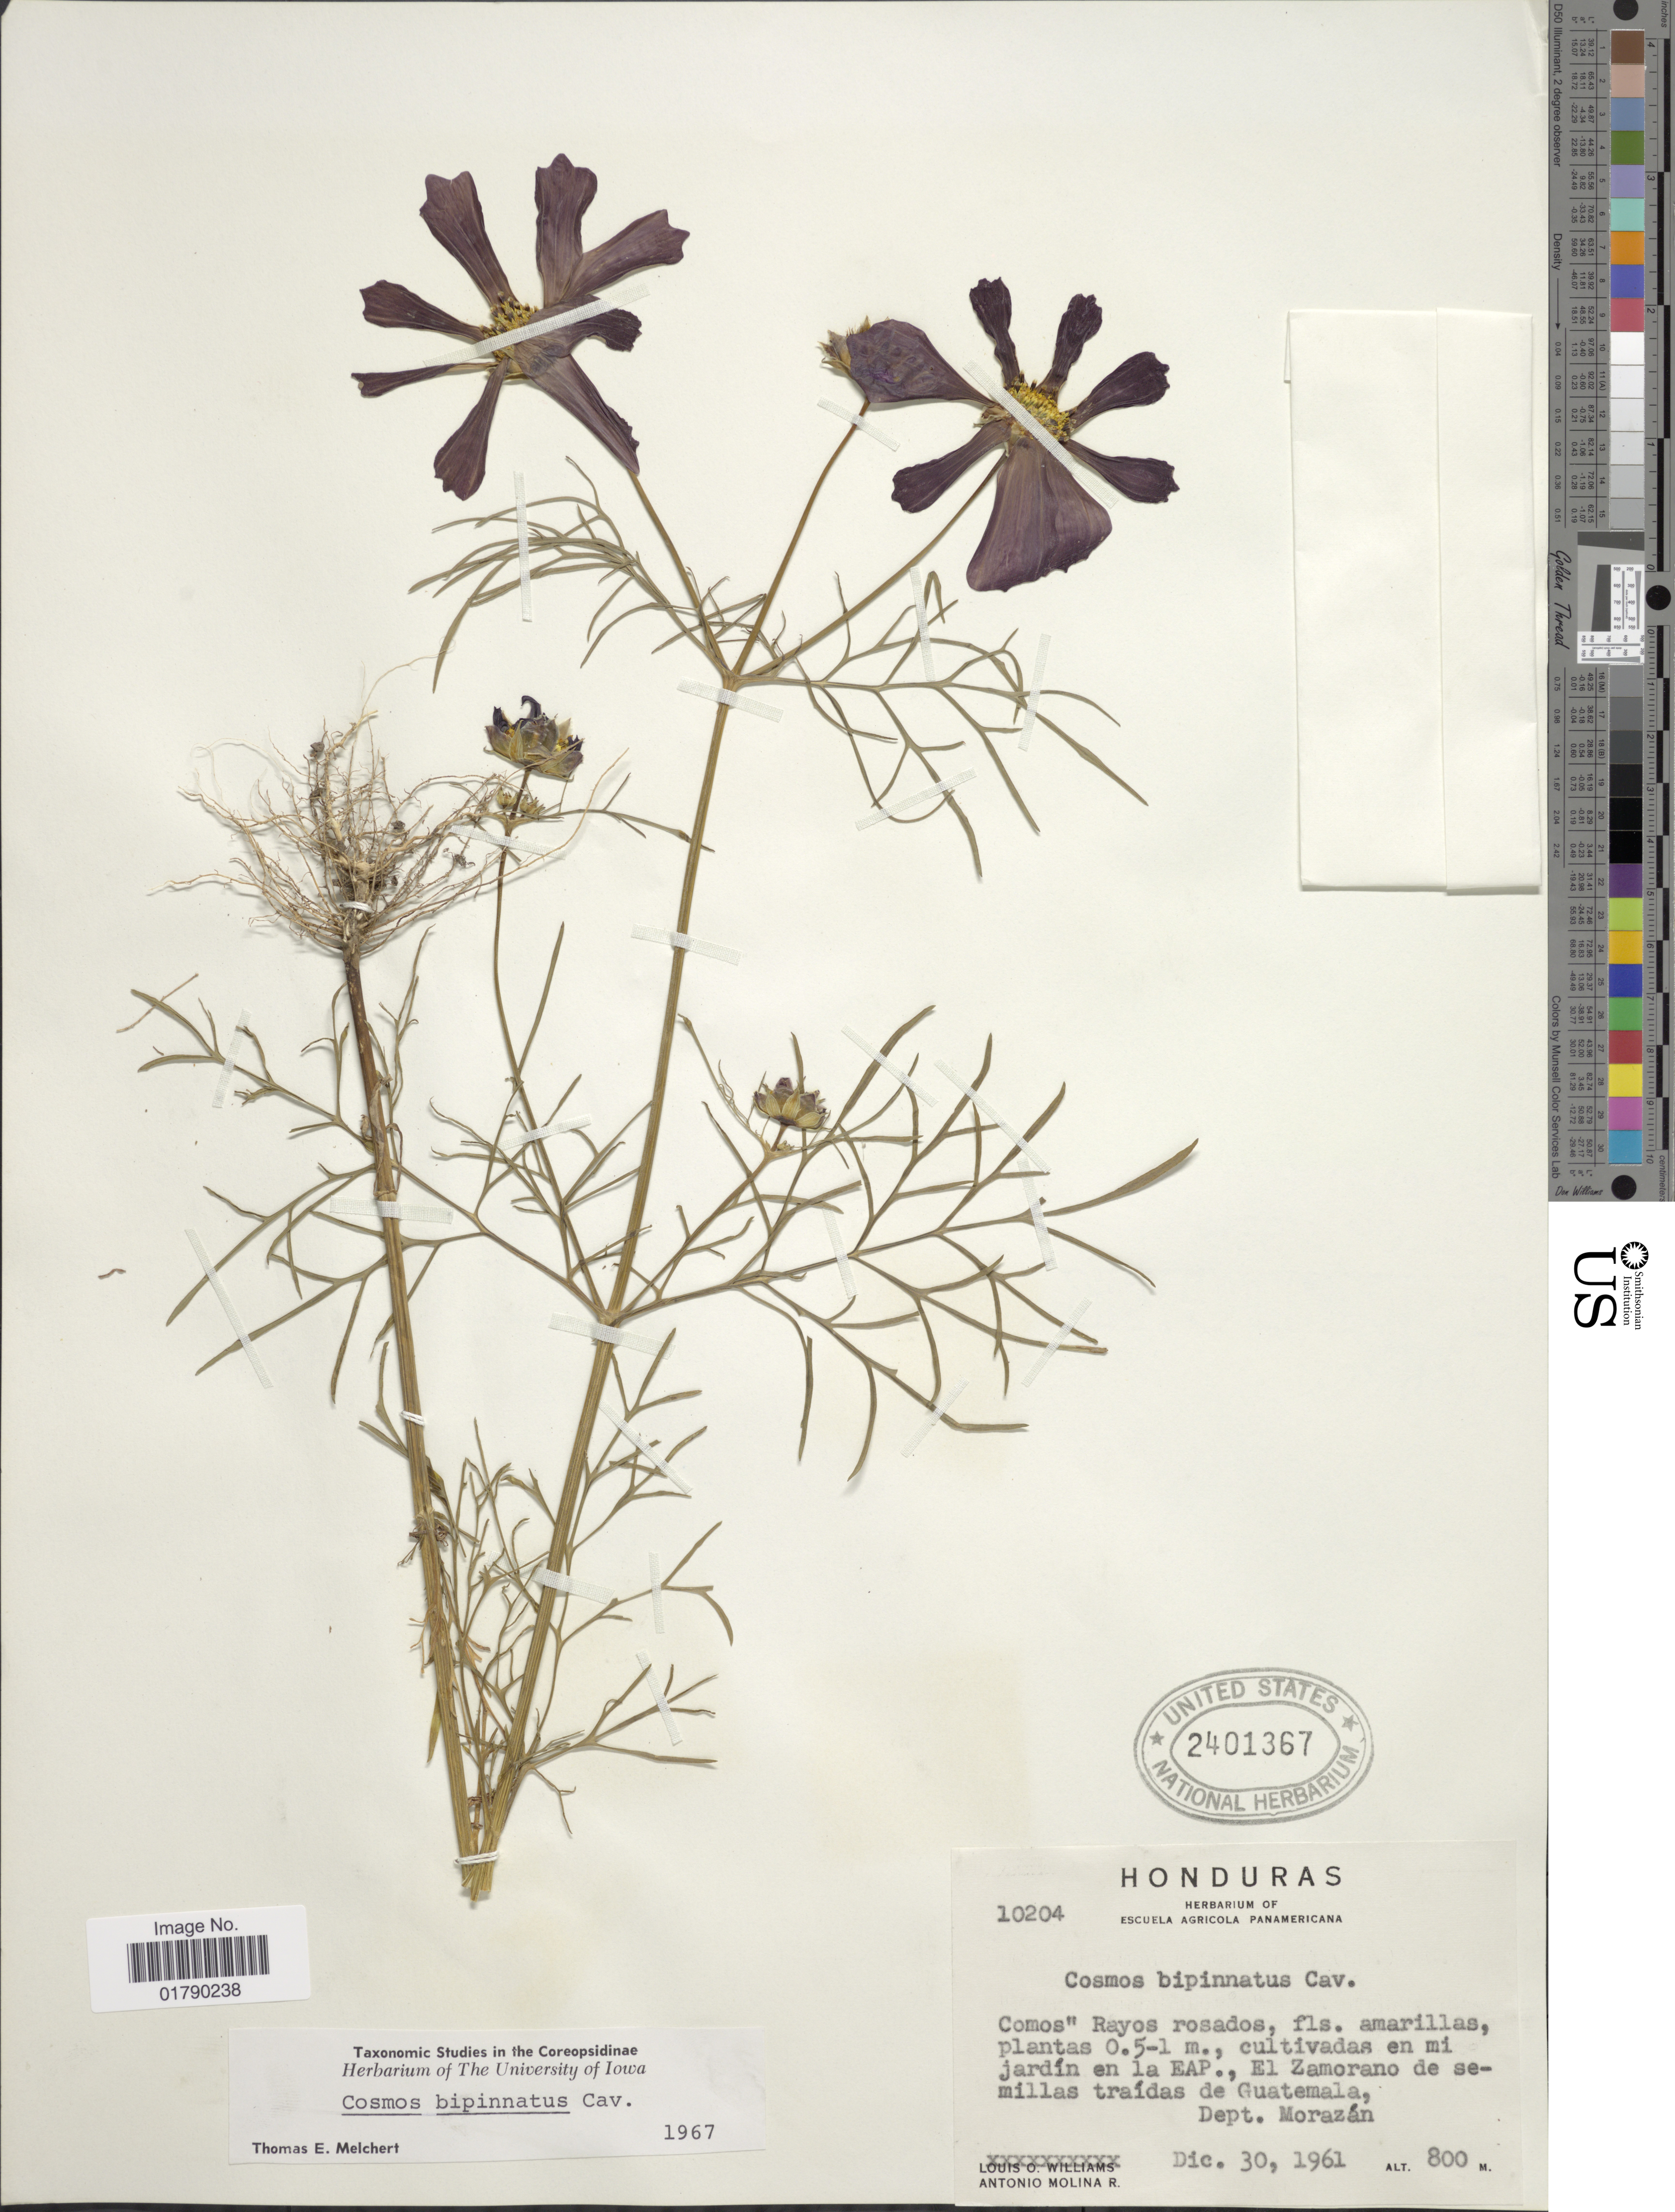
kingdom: Plantae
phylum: Tracheophyta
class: Magnoliopsida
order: Asterales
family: Asteraceae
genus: Cosmos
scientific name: Cosmos bipinnatus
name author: Cav.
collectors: A. Molina R.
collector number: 10204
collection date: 1961-12-30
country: Honduras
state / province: Fco. Morazán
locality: Jardin en la EAP., El Zamorano de semillas traidas de Guatemala, Dept. Morazan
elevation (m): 800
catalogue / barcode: US 2401367